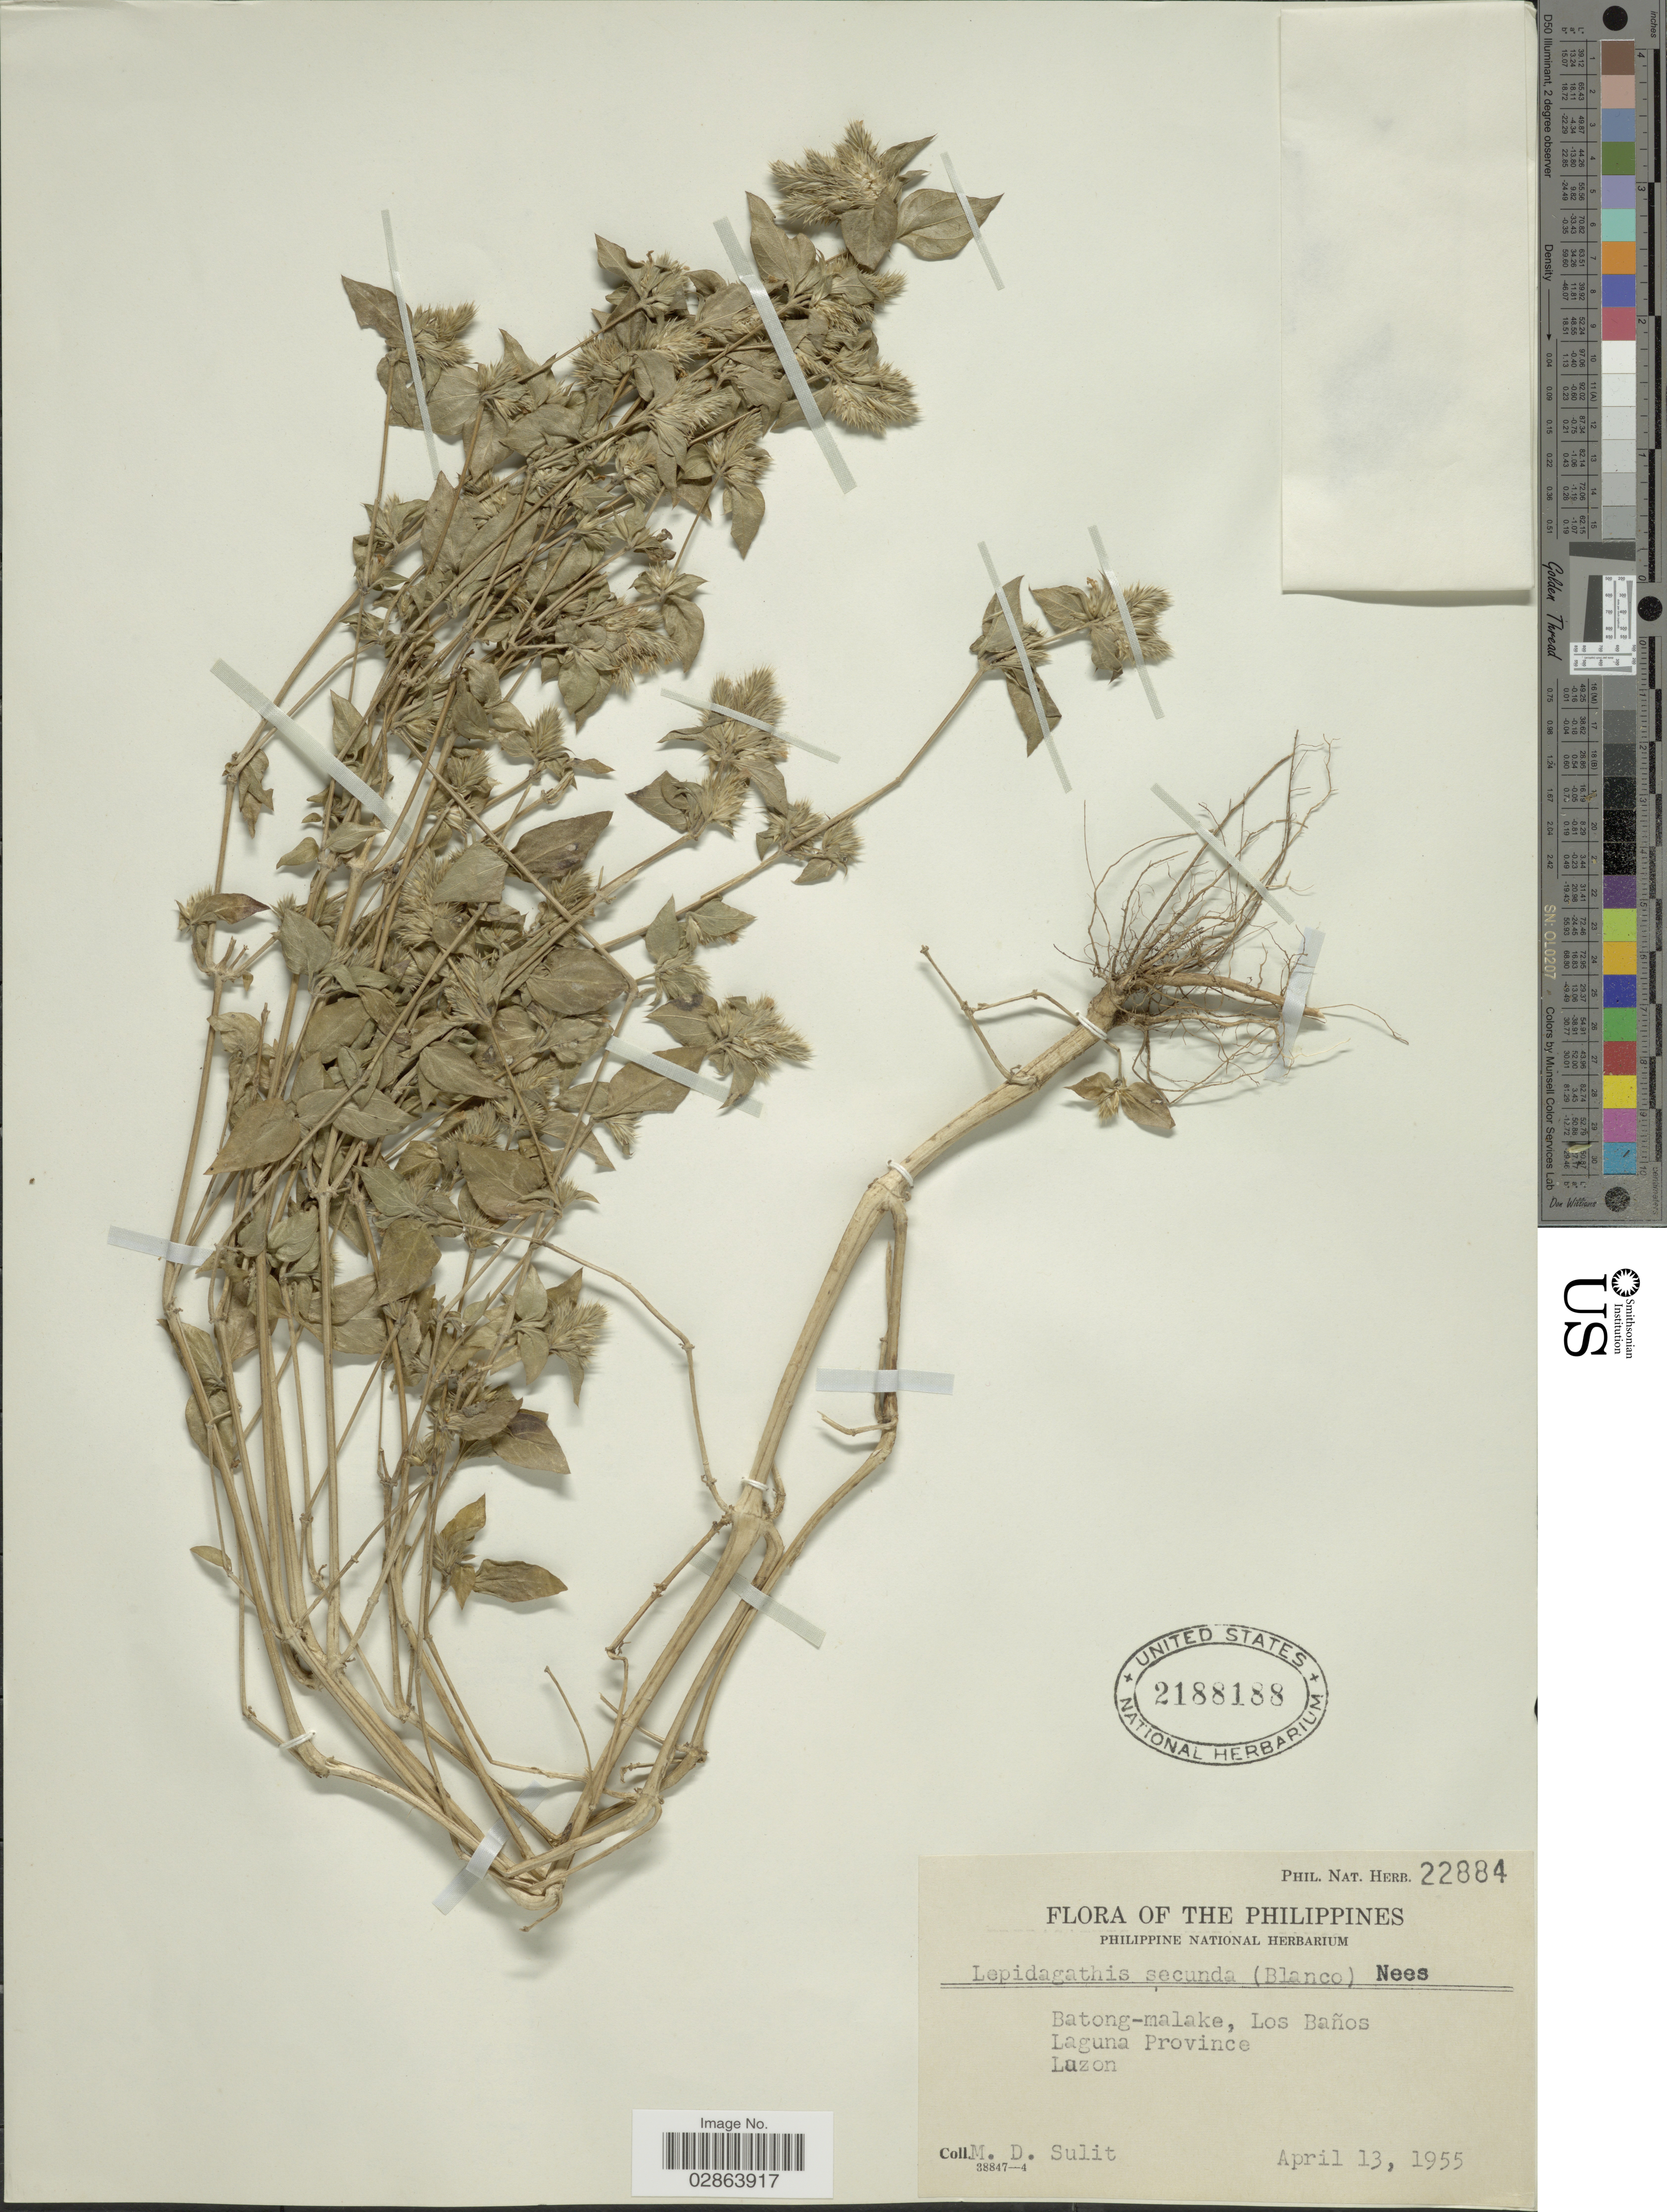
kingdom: Plantae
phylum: Tracheophyta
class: Magnoliopsida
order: Lamiales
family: Acanthaceae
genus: Lepidagathis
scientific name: Lepidagathis secunda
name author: (Blanco) Nees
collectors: M. Sulit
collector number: Phil. Nat. Herb. 22884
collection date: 1955-04-13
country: Philippines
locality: Batong-malake, Los Baños, Laguna Province, Luzon.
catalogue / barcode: US 2188188